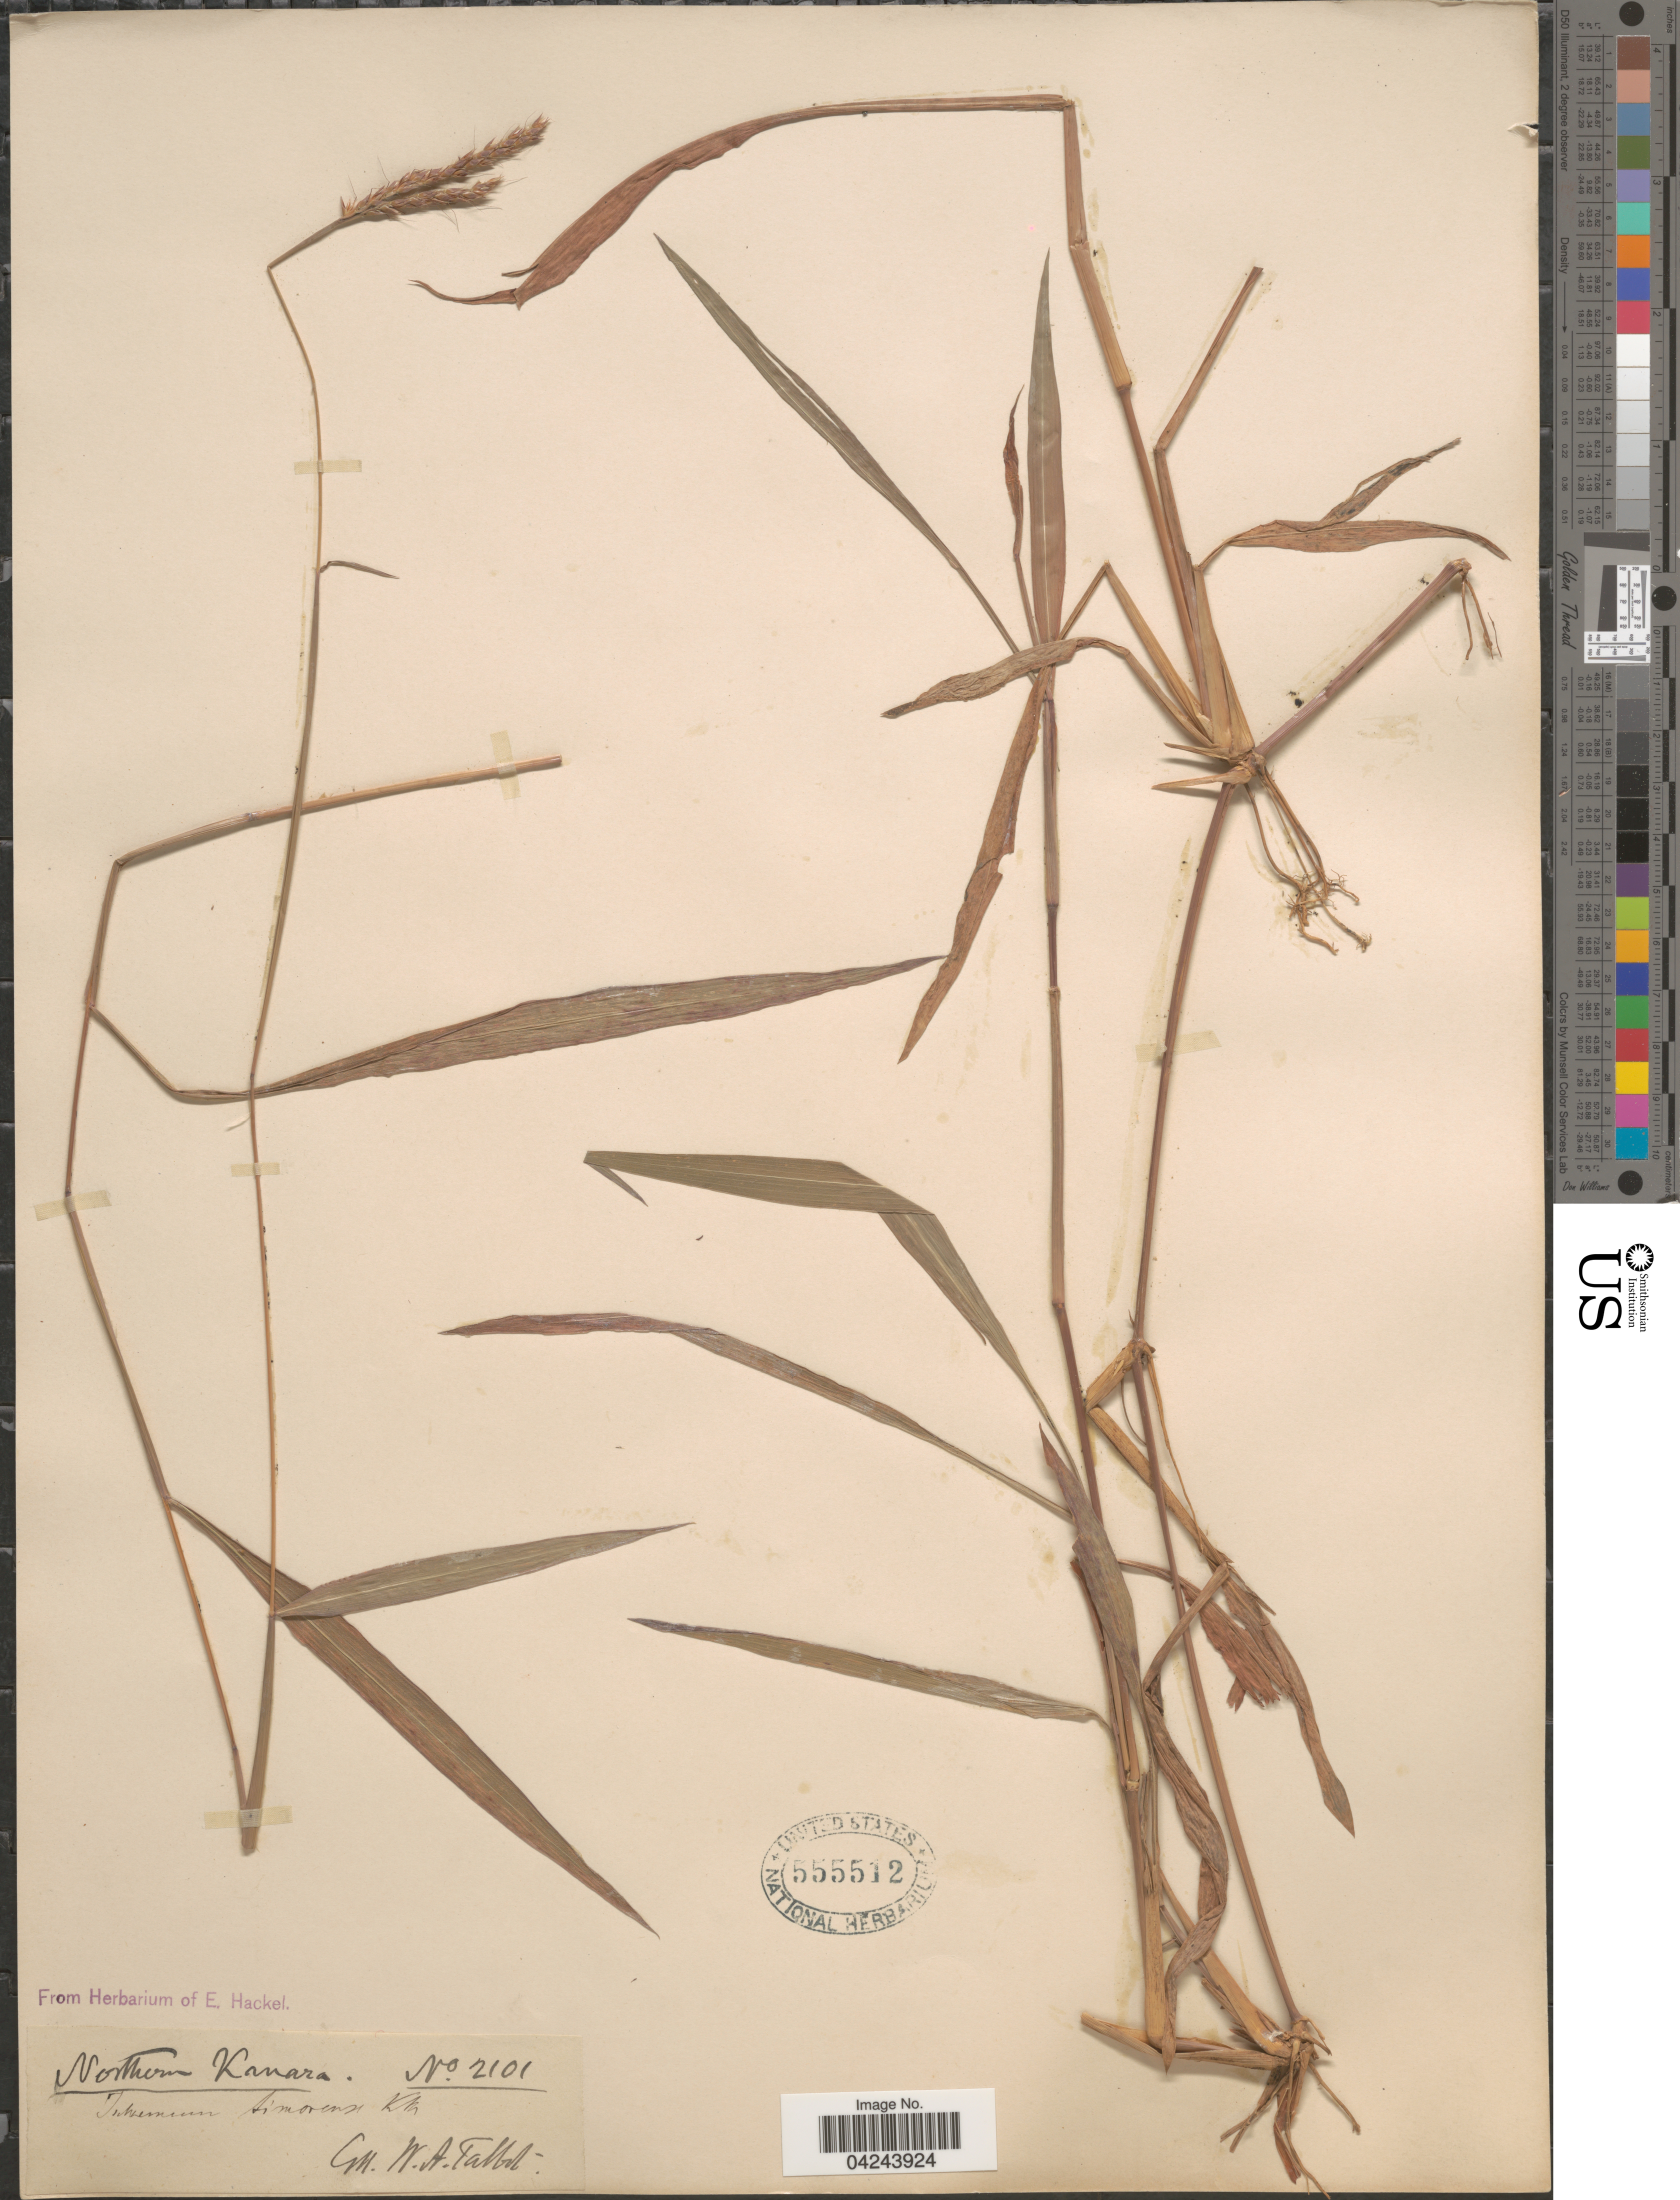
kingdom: Plantae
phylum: Tracheophyta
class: Liliopsida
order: Poales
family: Poaceae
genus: Ischaemum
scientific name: Ischaemum timorense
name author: Kunth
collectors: W. Talbot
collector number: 2101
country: India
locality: Northern Kanara.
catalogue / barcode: US 555512